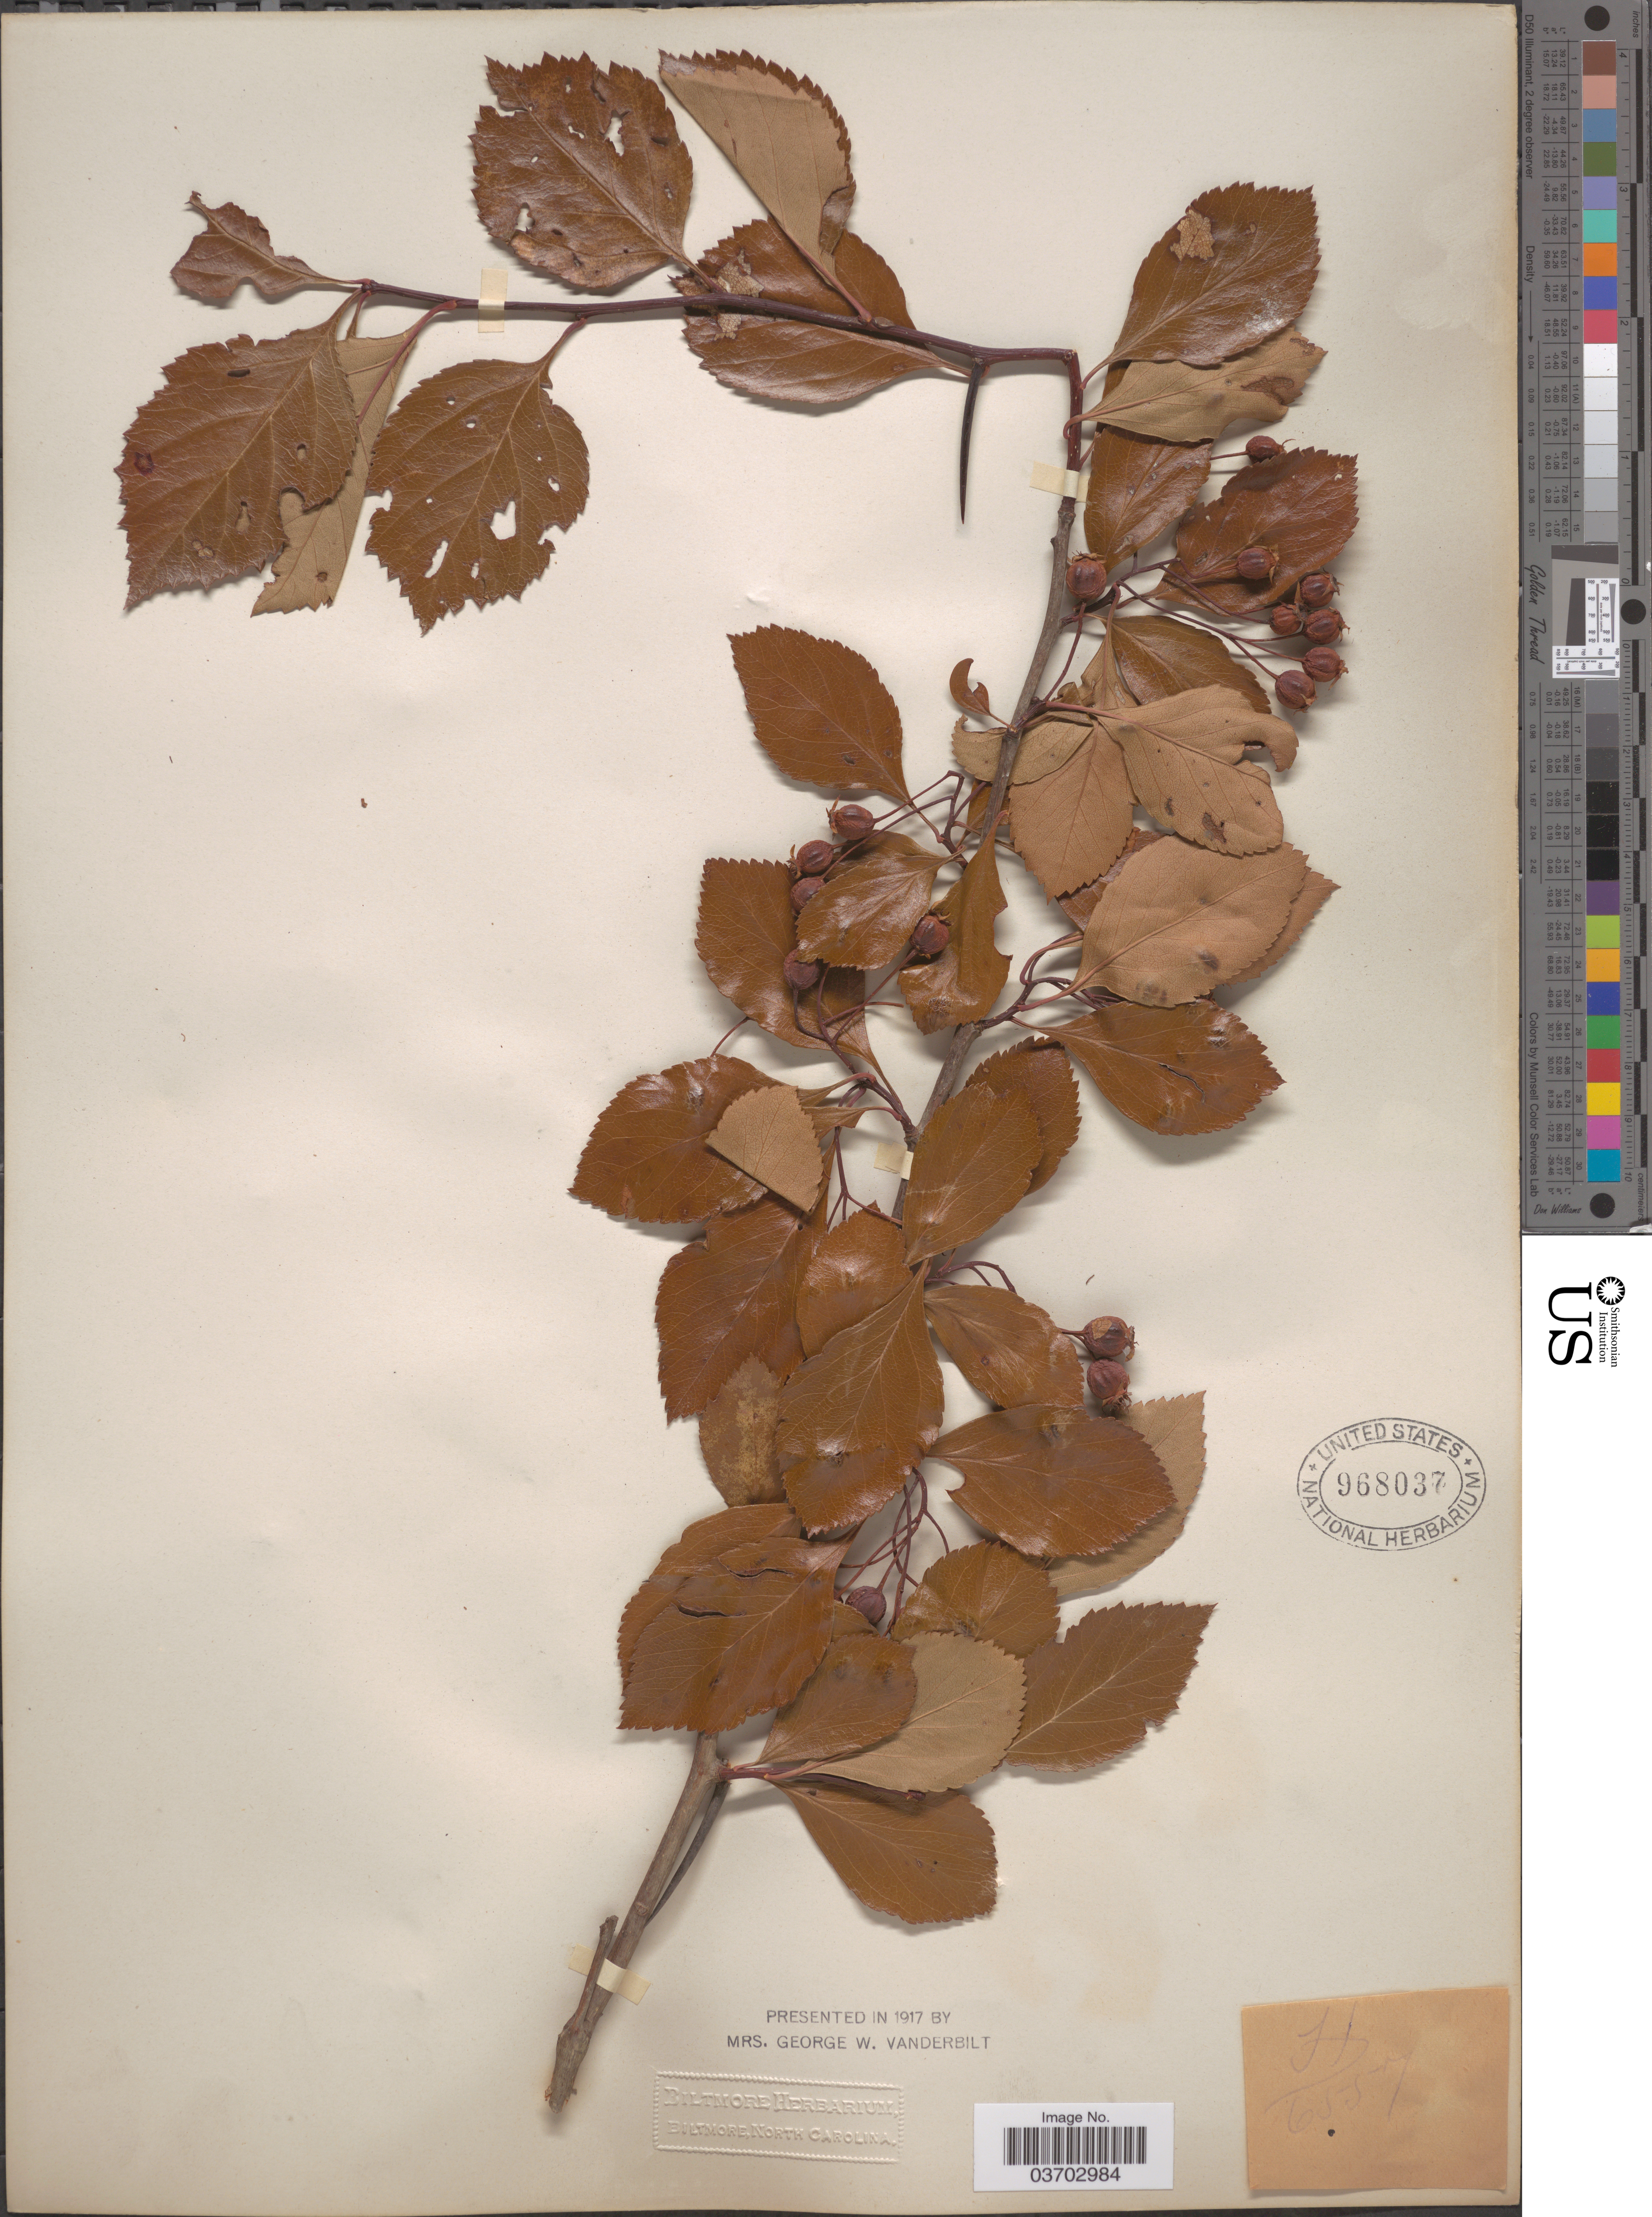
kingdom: Plantae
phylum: Tracheophyta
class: Magnoliopsida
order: Rosales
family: Rosaceae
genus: Crataegus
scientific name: Crataegus sp.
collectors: ex herb. Biltmore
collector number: H/6557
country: United States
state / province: North Carolina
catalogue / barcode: US 968037